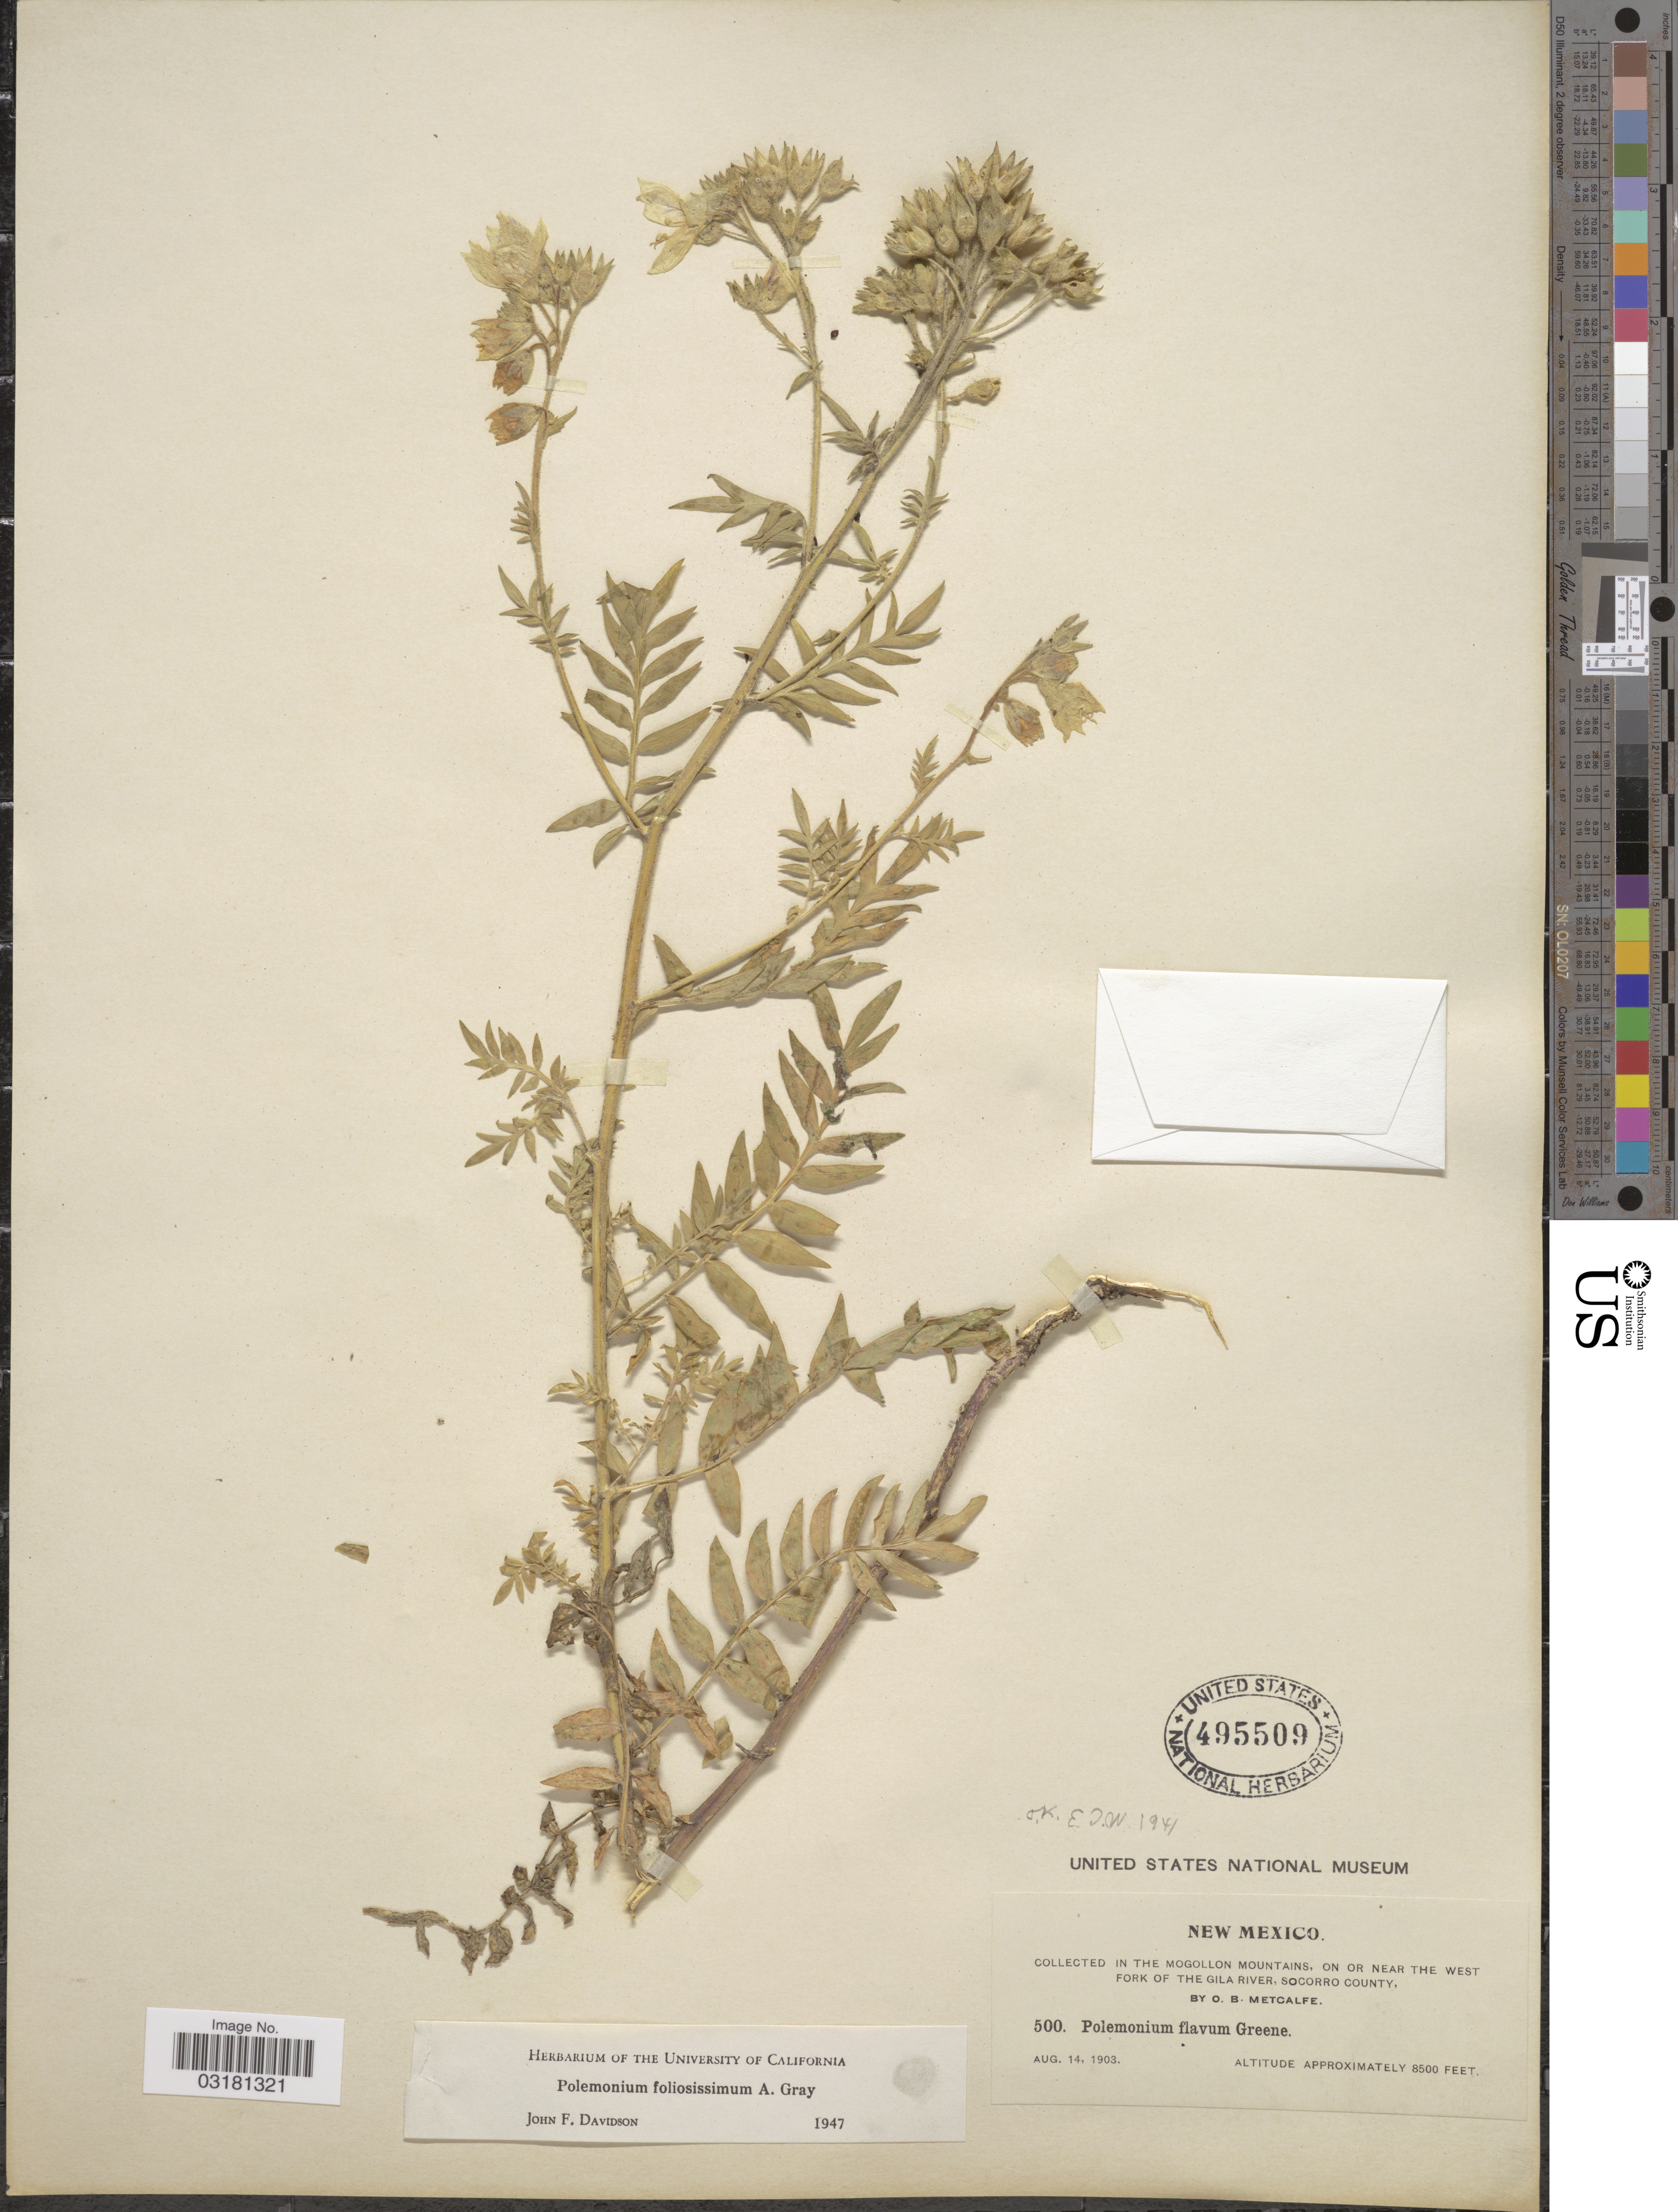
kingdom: Plantae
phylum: Tracheophyta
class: Magnoliopsida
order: Ericales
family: Polemoniaceae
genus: Polemonium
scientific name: Polemonium foliosissimum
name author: A. Gray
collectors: O. B. Metcalfe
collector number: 500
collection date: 1903-08-14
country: United States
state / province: New Mexico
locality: Mogollon Mountains, on or near the west fork of the Gila River, Socorro County.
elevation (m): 2591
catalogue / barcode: US 495509